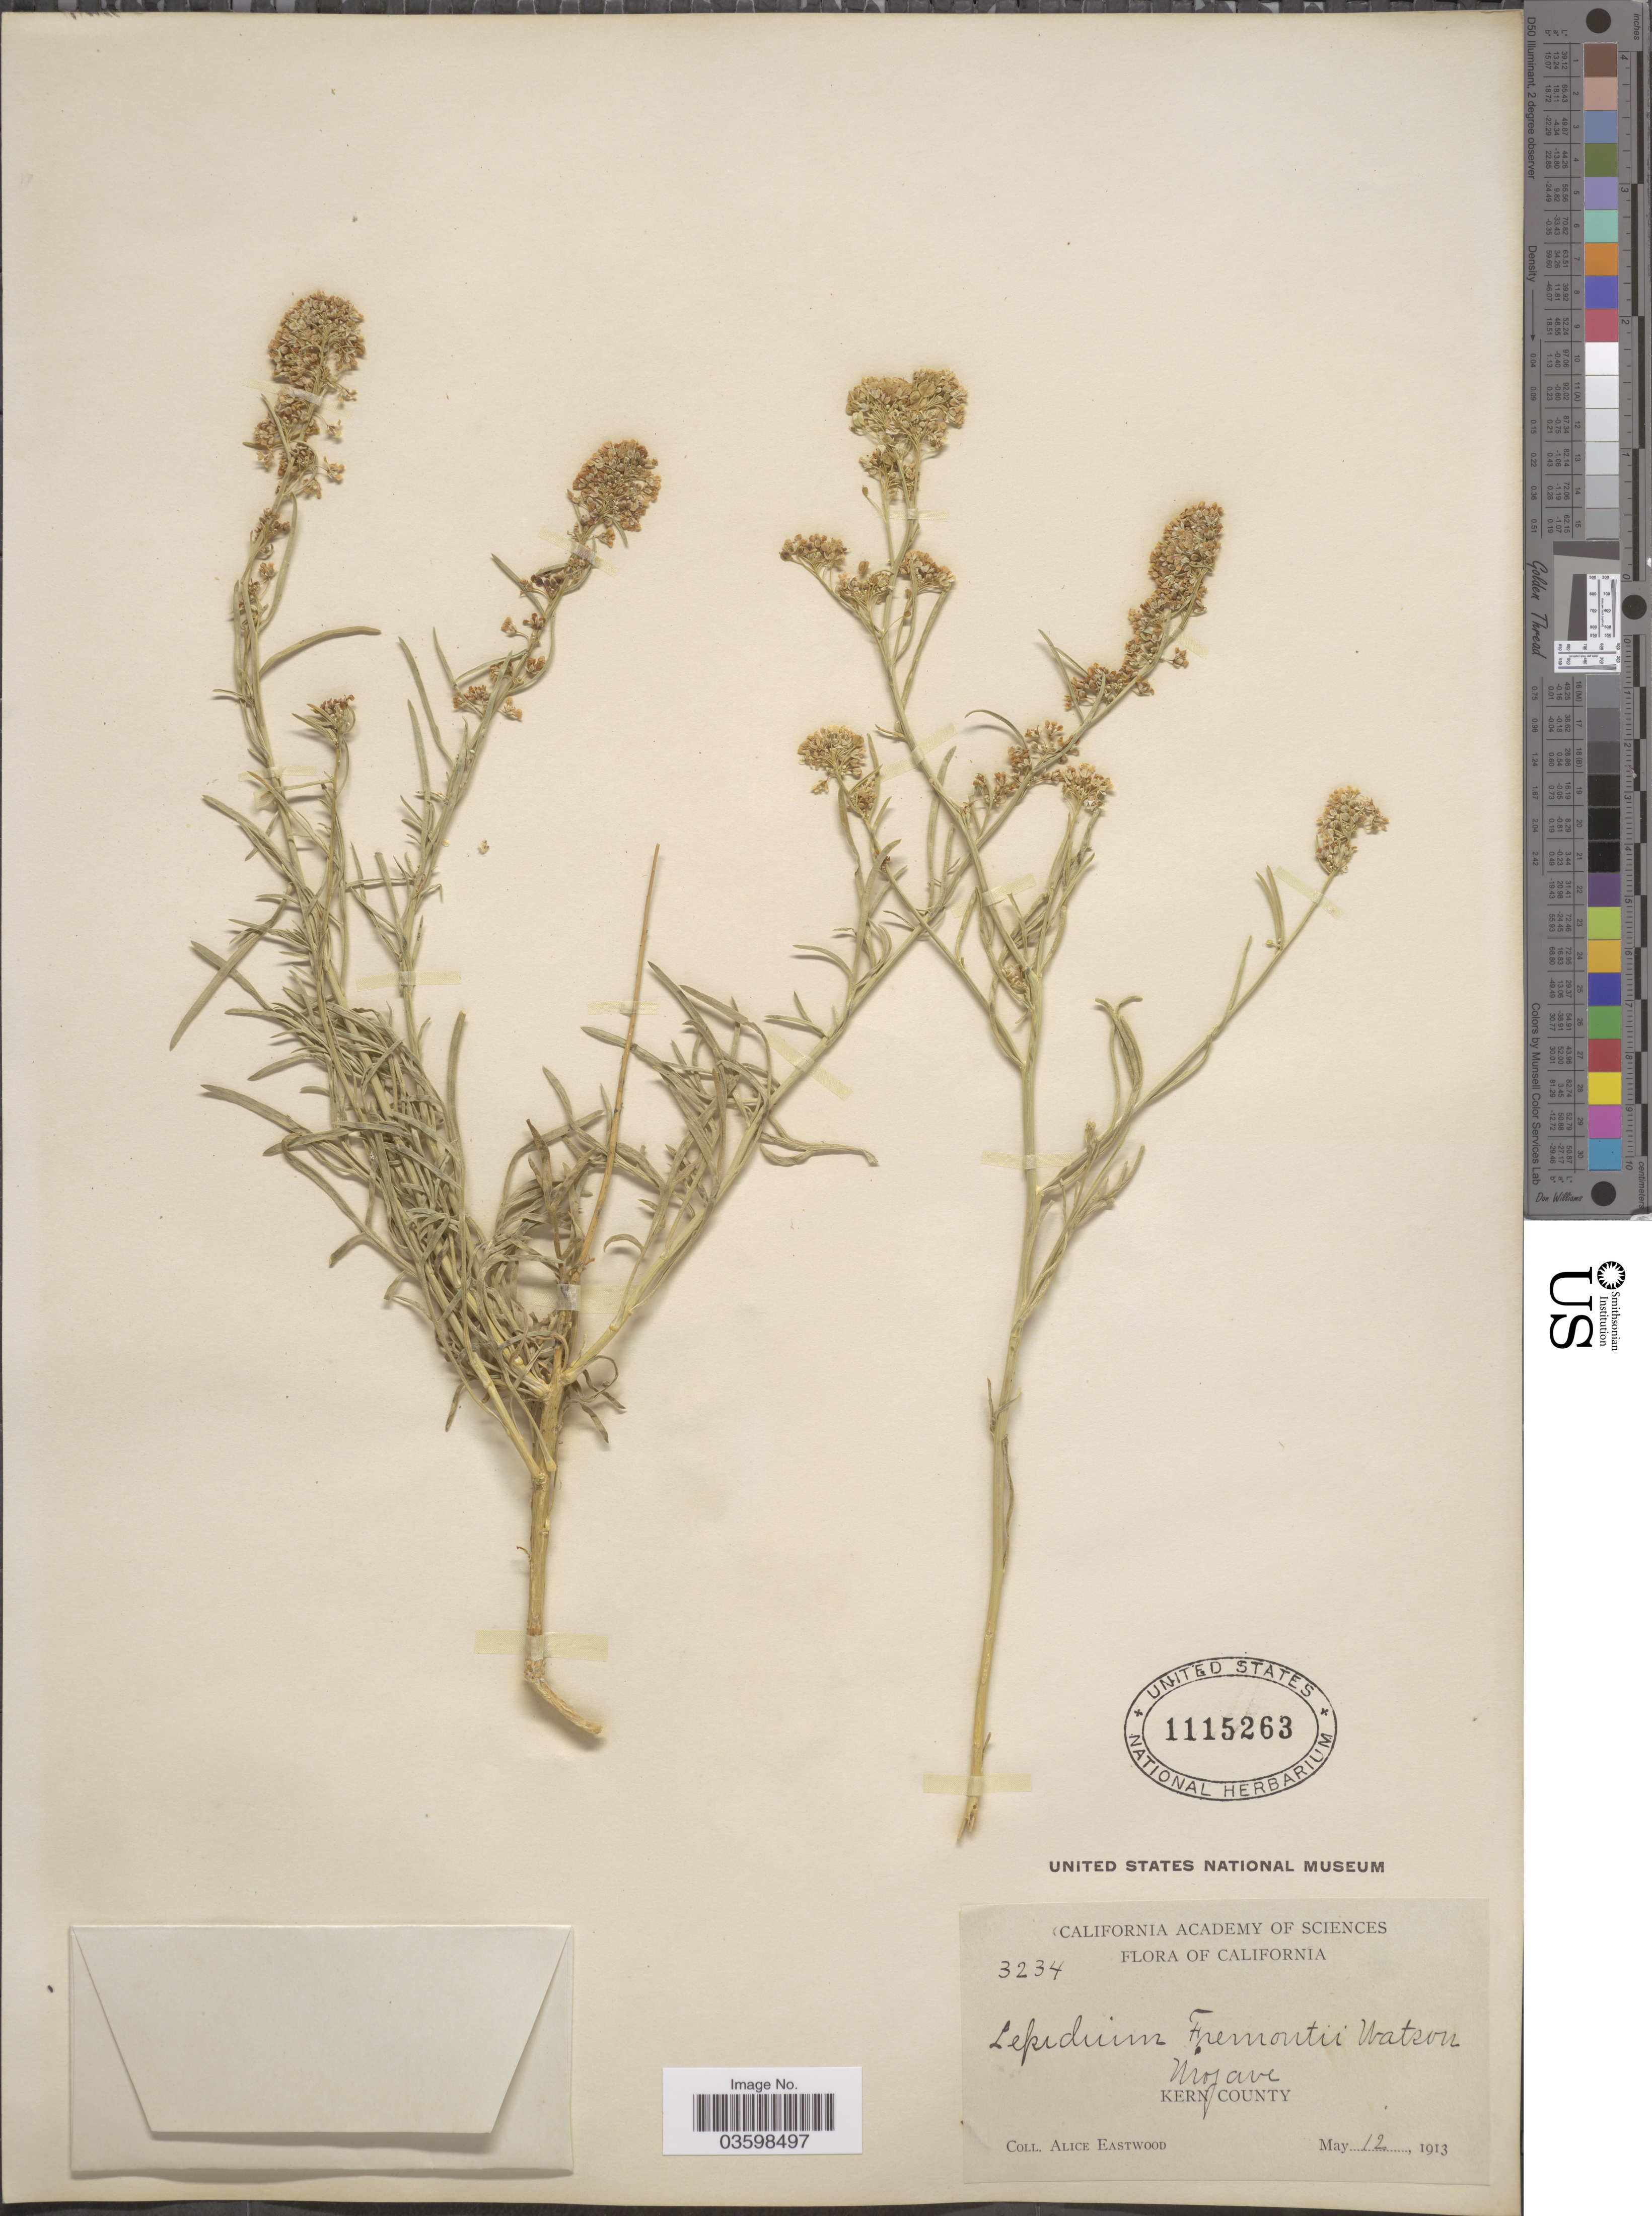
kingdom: Plantae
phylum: Tracheophyta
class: Magnoliopsida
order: Brassicales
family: Brassicaceae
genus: Lepidium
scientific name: Lepidium fremontii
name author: S. Watson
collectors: A. Eastwood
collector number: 3234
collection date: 1913-05-12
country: United States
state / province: California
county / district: Kern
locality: Mojave, Kern County.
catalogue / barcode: US 1115263